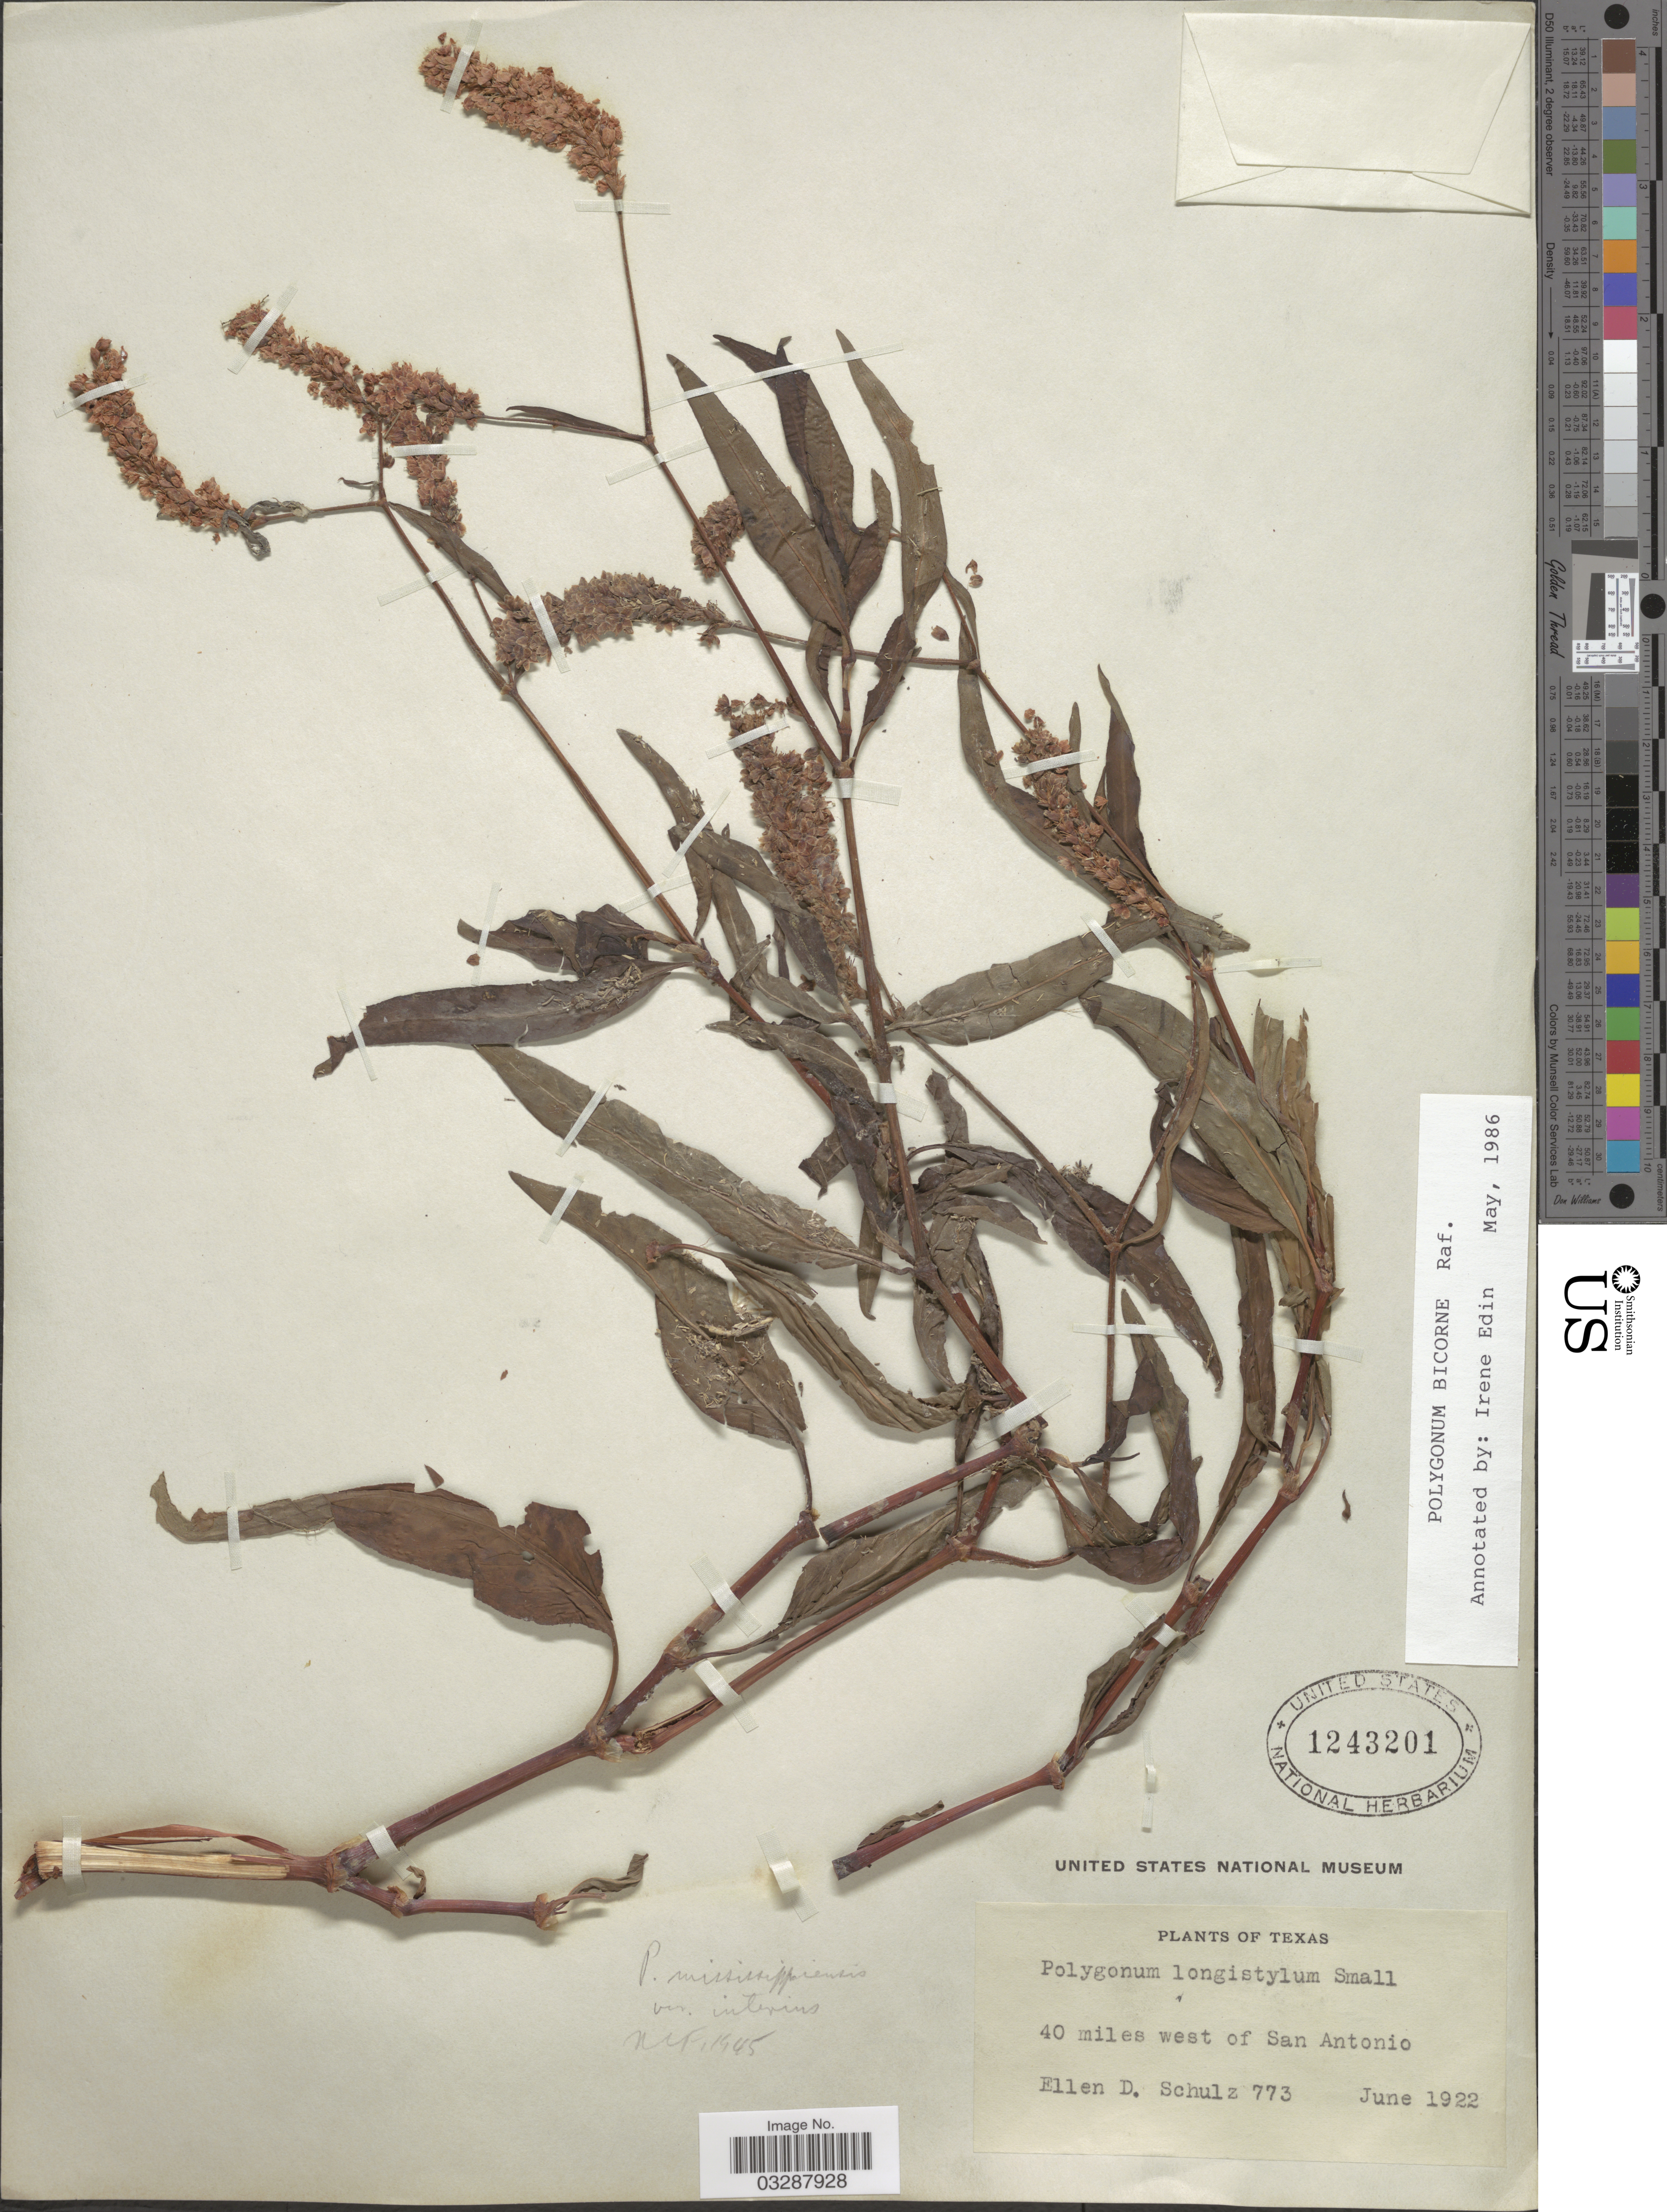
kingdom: Plantae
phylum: Tracheophyta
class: Magnoliopsida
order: Caryophyllales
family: Polygonaceae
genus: Persicaria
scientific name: Persicaria bicornis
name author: (Raf.) Nieuwl.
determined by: Atha, D. E.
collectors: E. D. Schulz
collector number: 773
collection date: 1922-06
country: United States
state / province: Texas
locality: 40 miles west of San Antonio.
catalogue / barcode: US 1243201